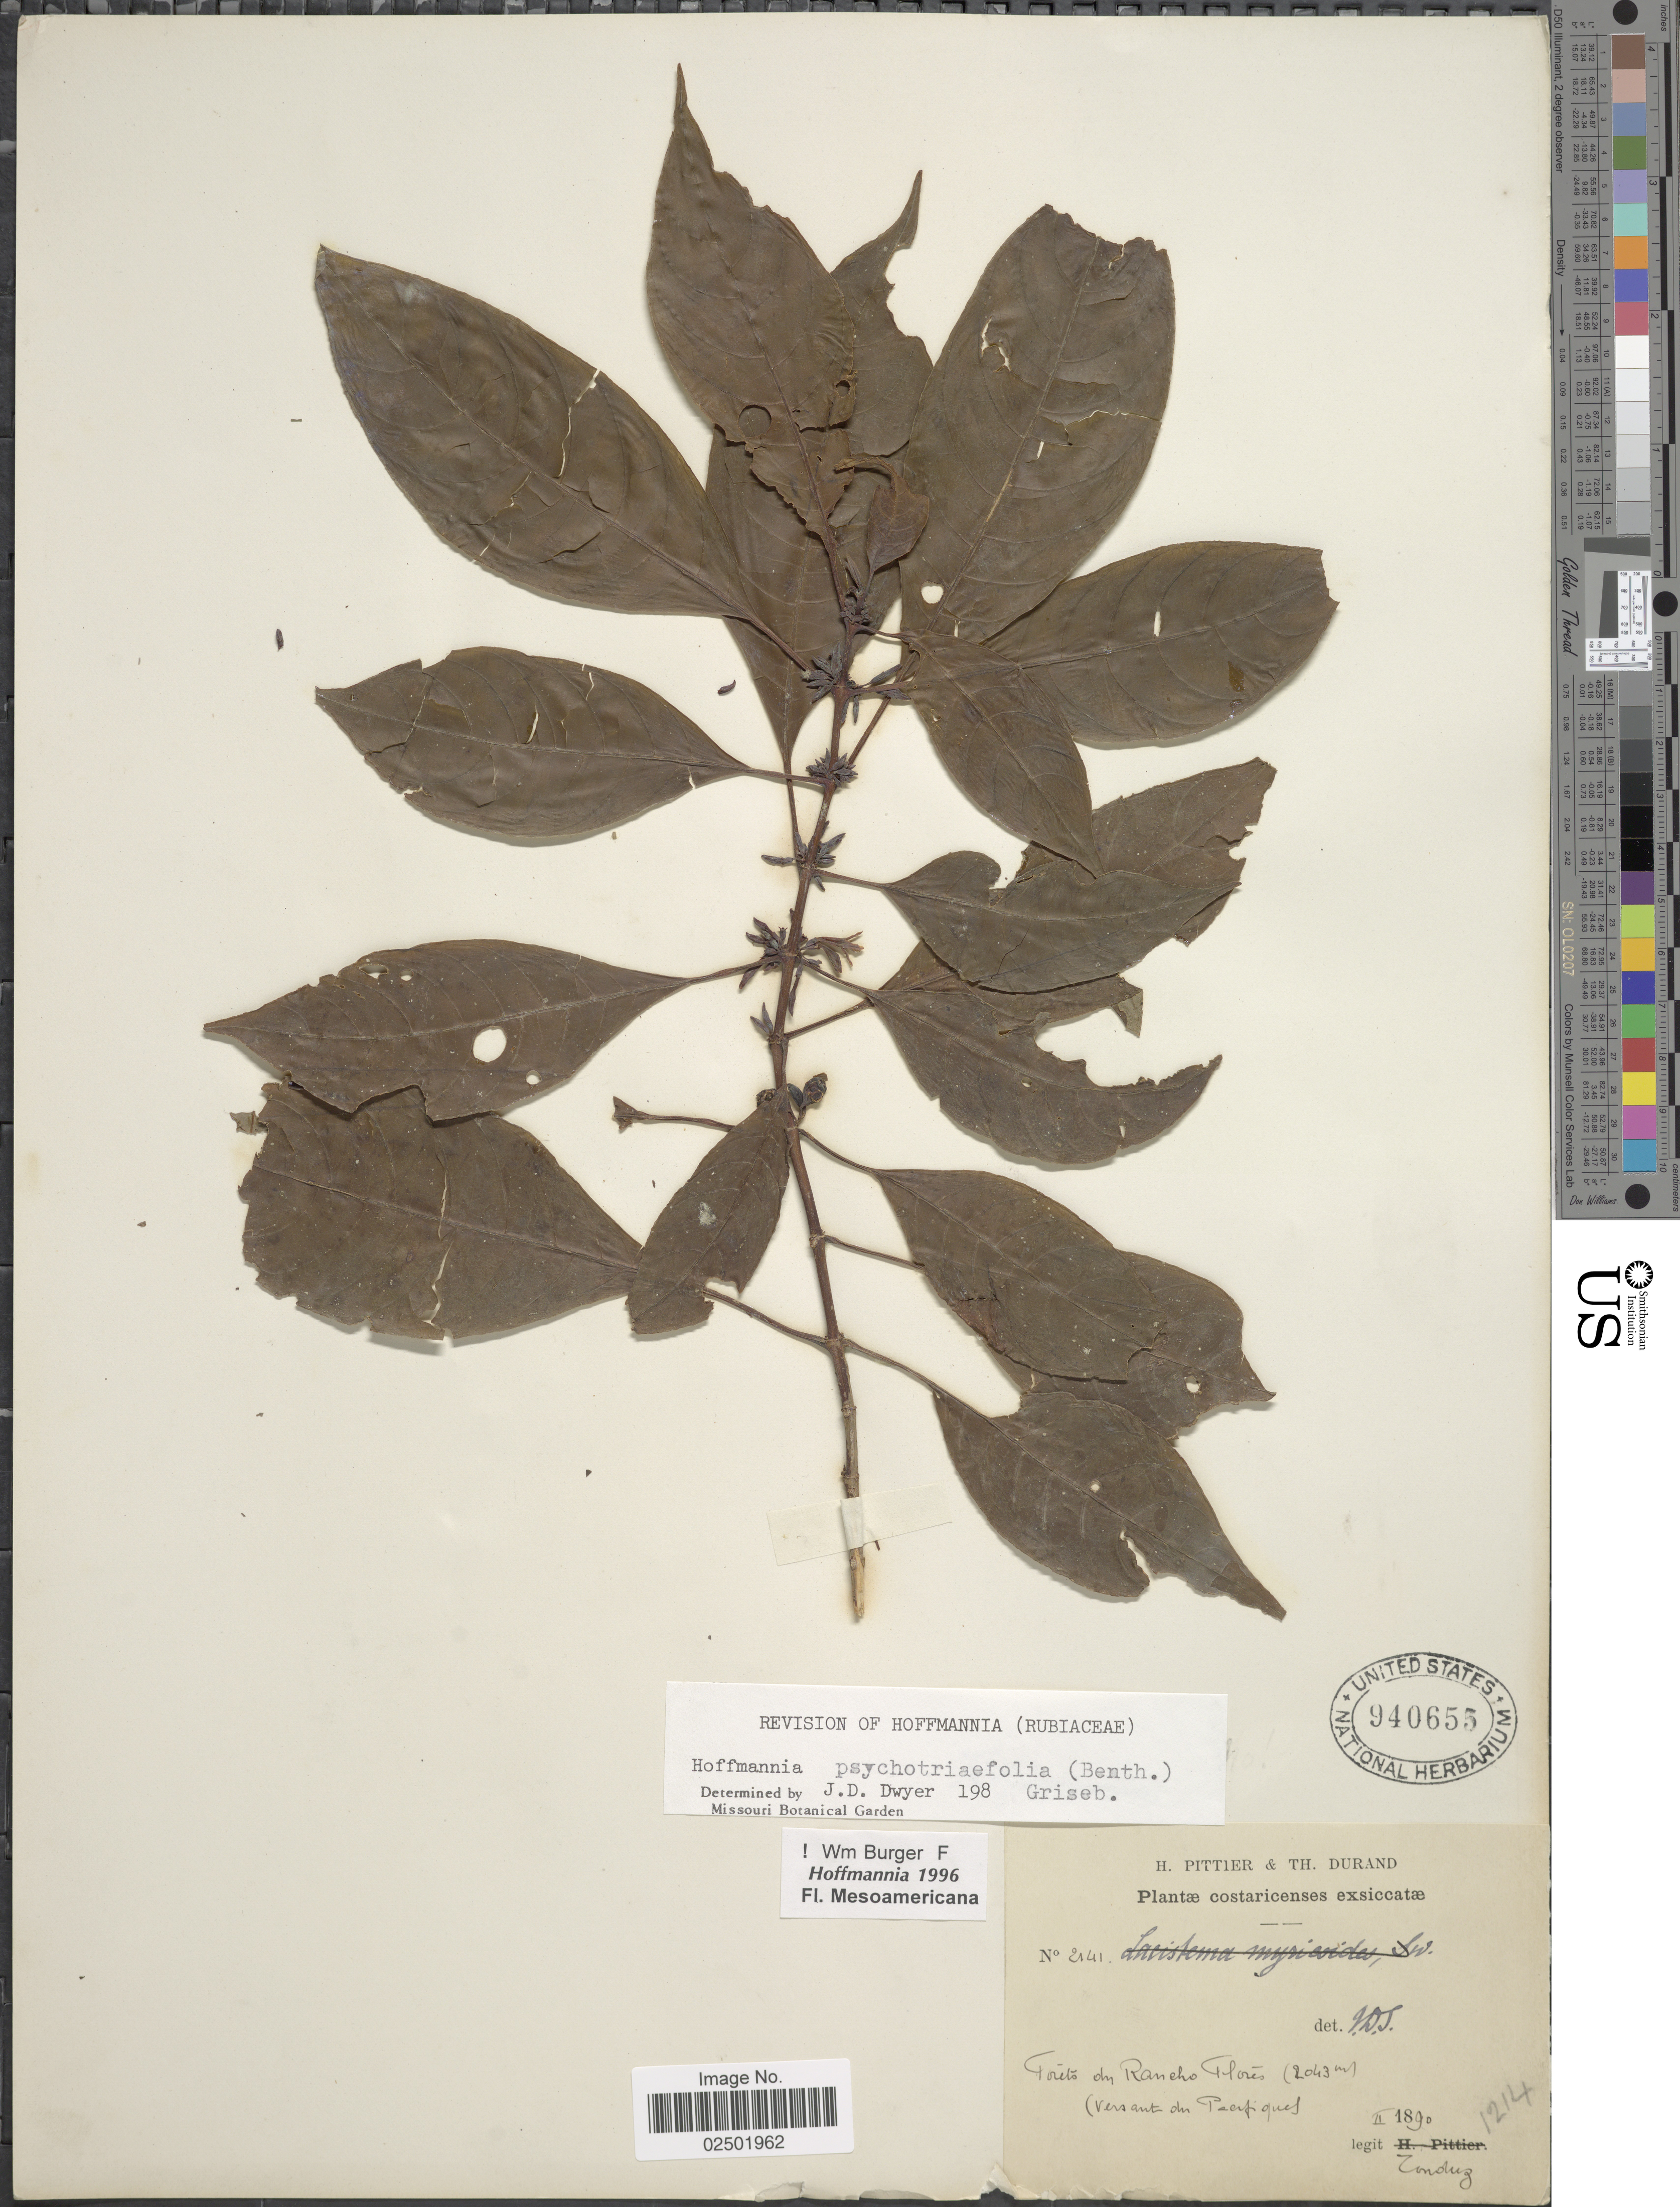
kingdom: Plantae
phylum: Tracheophyta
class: Magnoliopsida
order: Gentianales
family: Rubiaceae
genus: Hoffmannia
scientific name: Hoffmannia psychotriifolia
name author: (Benth.) Griseb.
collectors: A. Tonduz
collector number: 2141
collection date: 1890-02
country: Costa Rica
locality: Forests du Rancho Flores (versant du Pacifique)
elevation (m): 2043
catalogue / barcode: US 940655